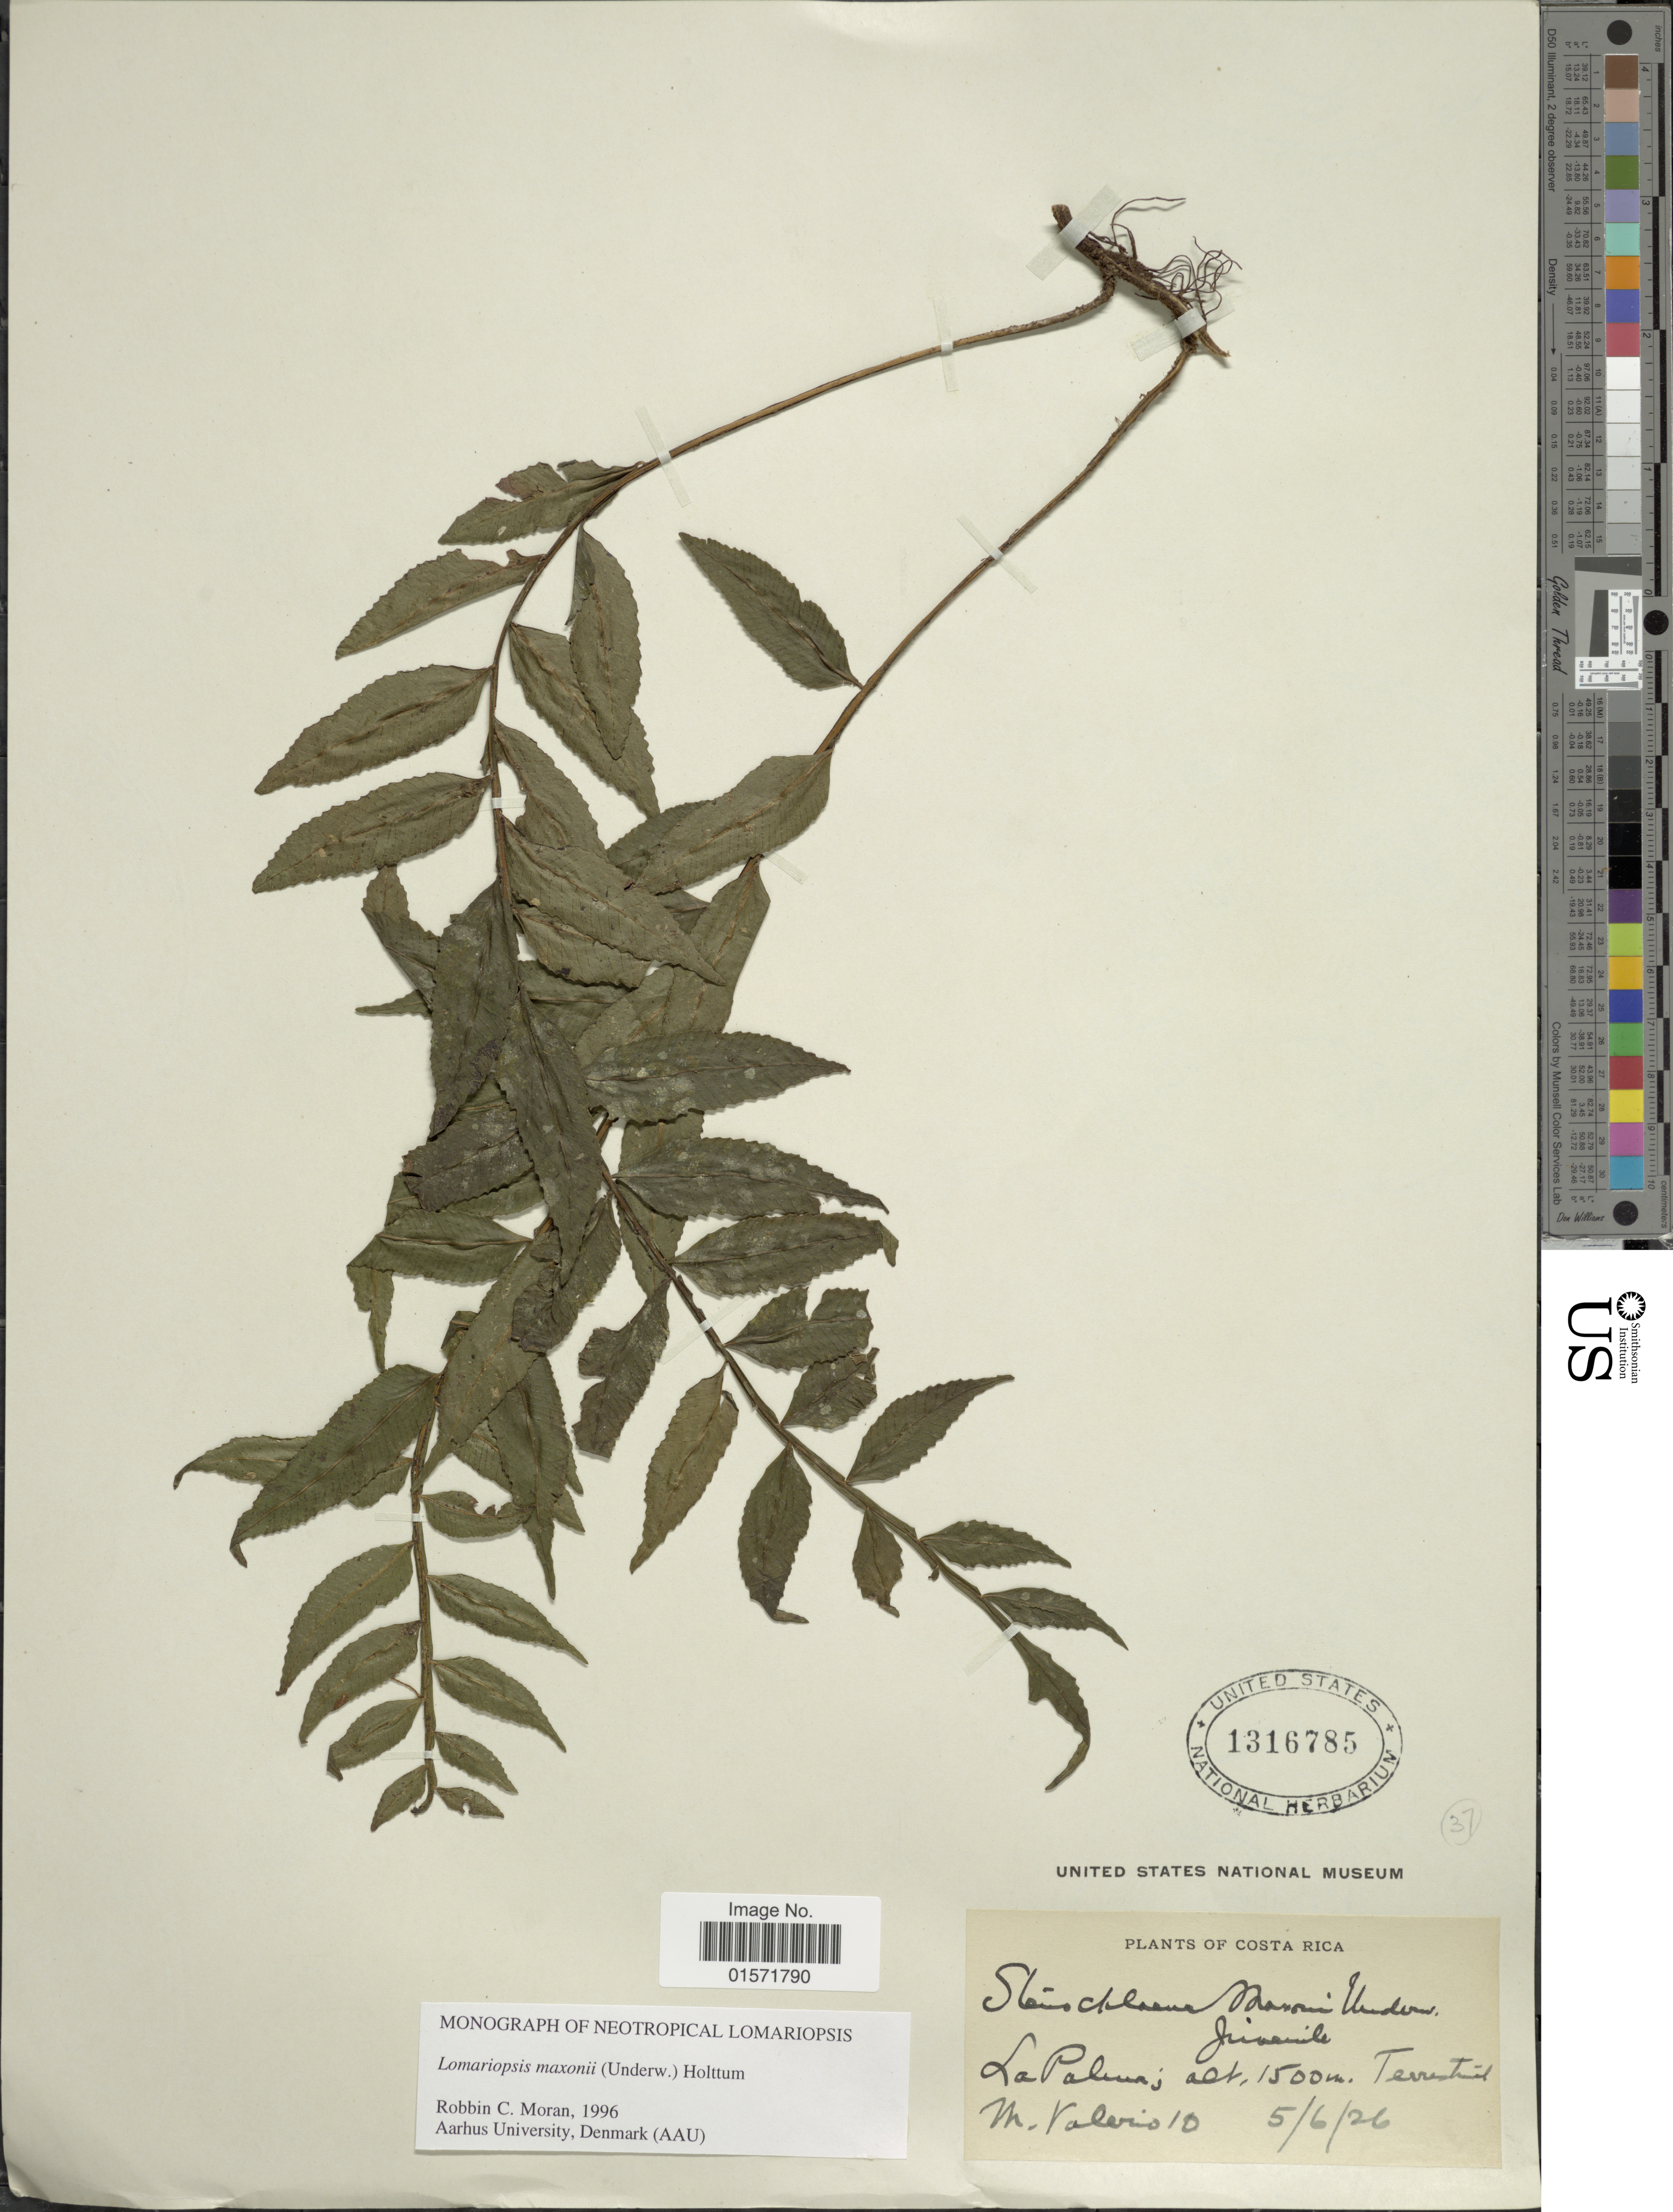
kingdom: Plantae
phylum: Tracheophyta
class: Polypodiopsida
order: Polypodiales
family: Lomariopsidaceae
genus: Lomariopsis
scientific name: Lomariopsis maxonii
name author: (Underw.) Holttum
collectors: M. Valerio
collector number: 10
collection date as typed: Transcribed d/m/y: 5/6/26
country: Costa Rica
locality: La Palma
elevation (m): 1500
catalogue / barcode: US 1316785